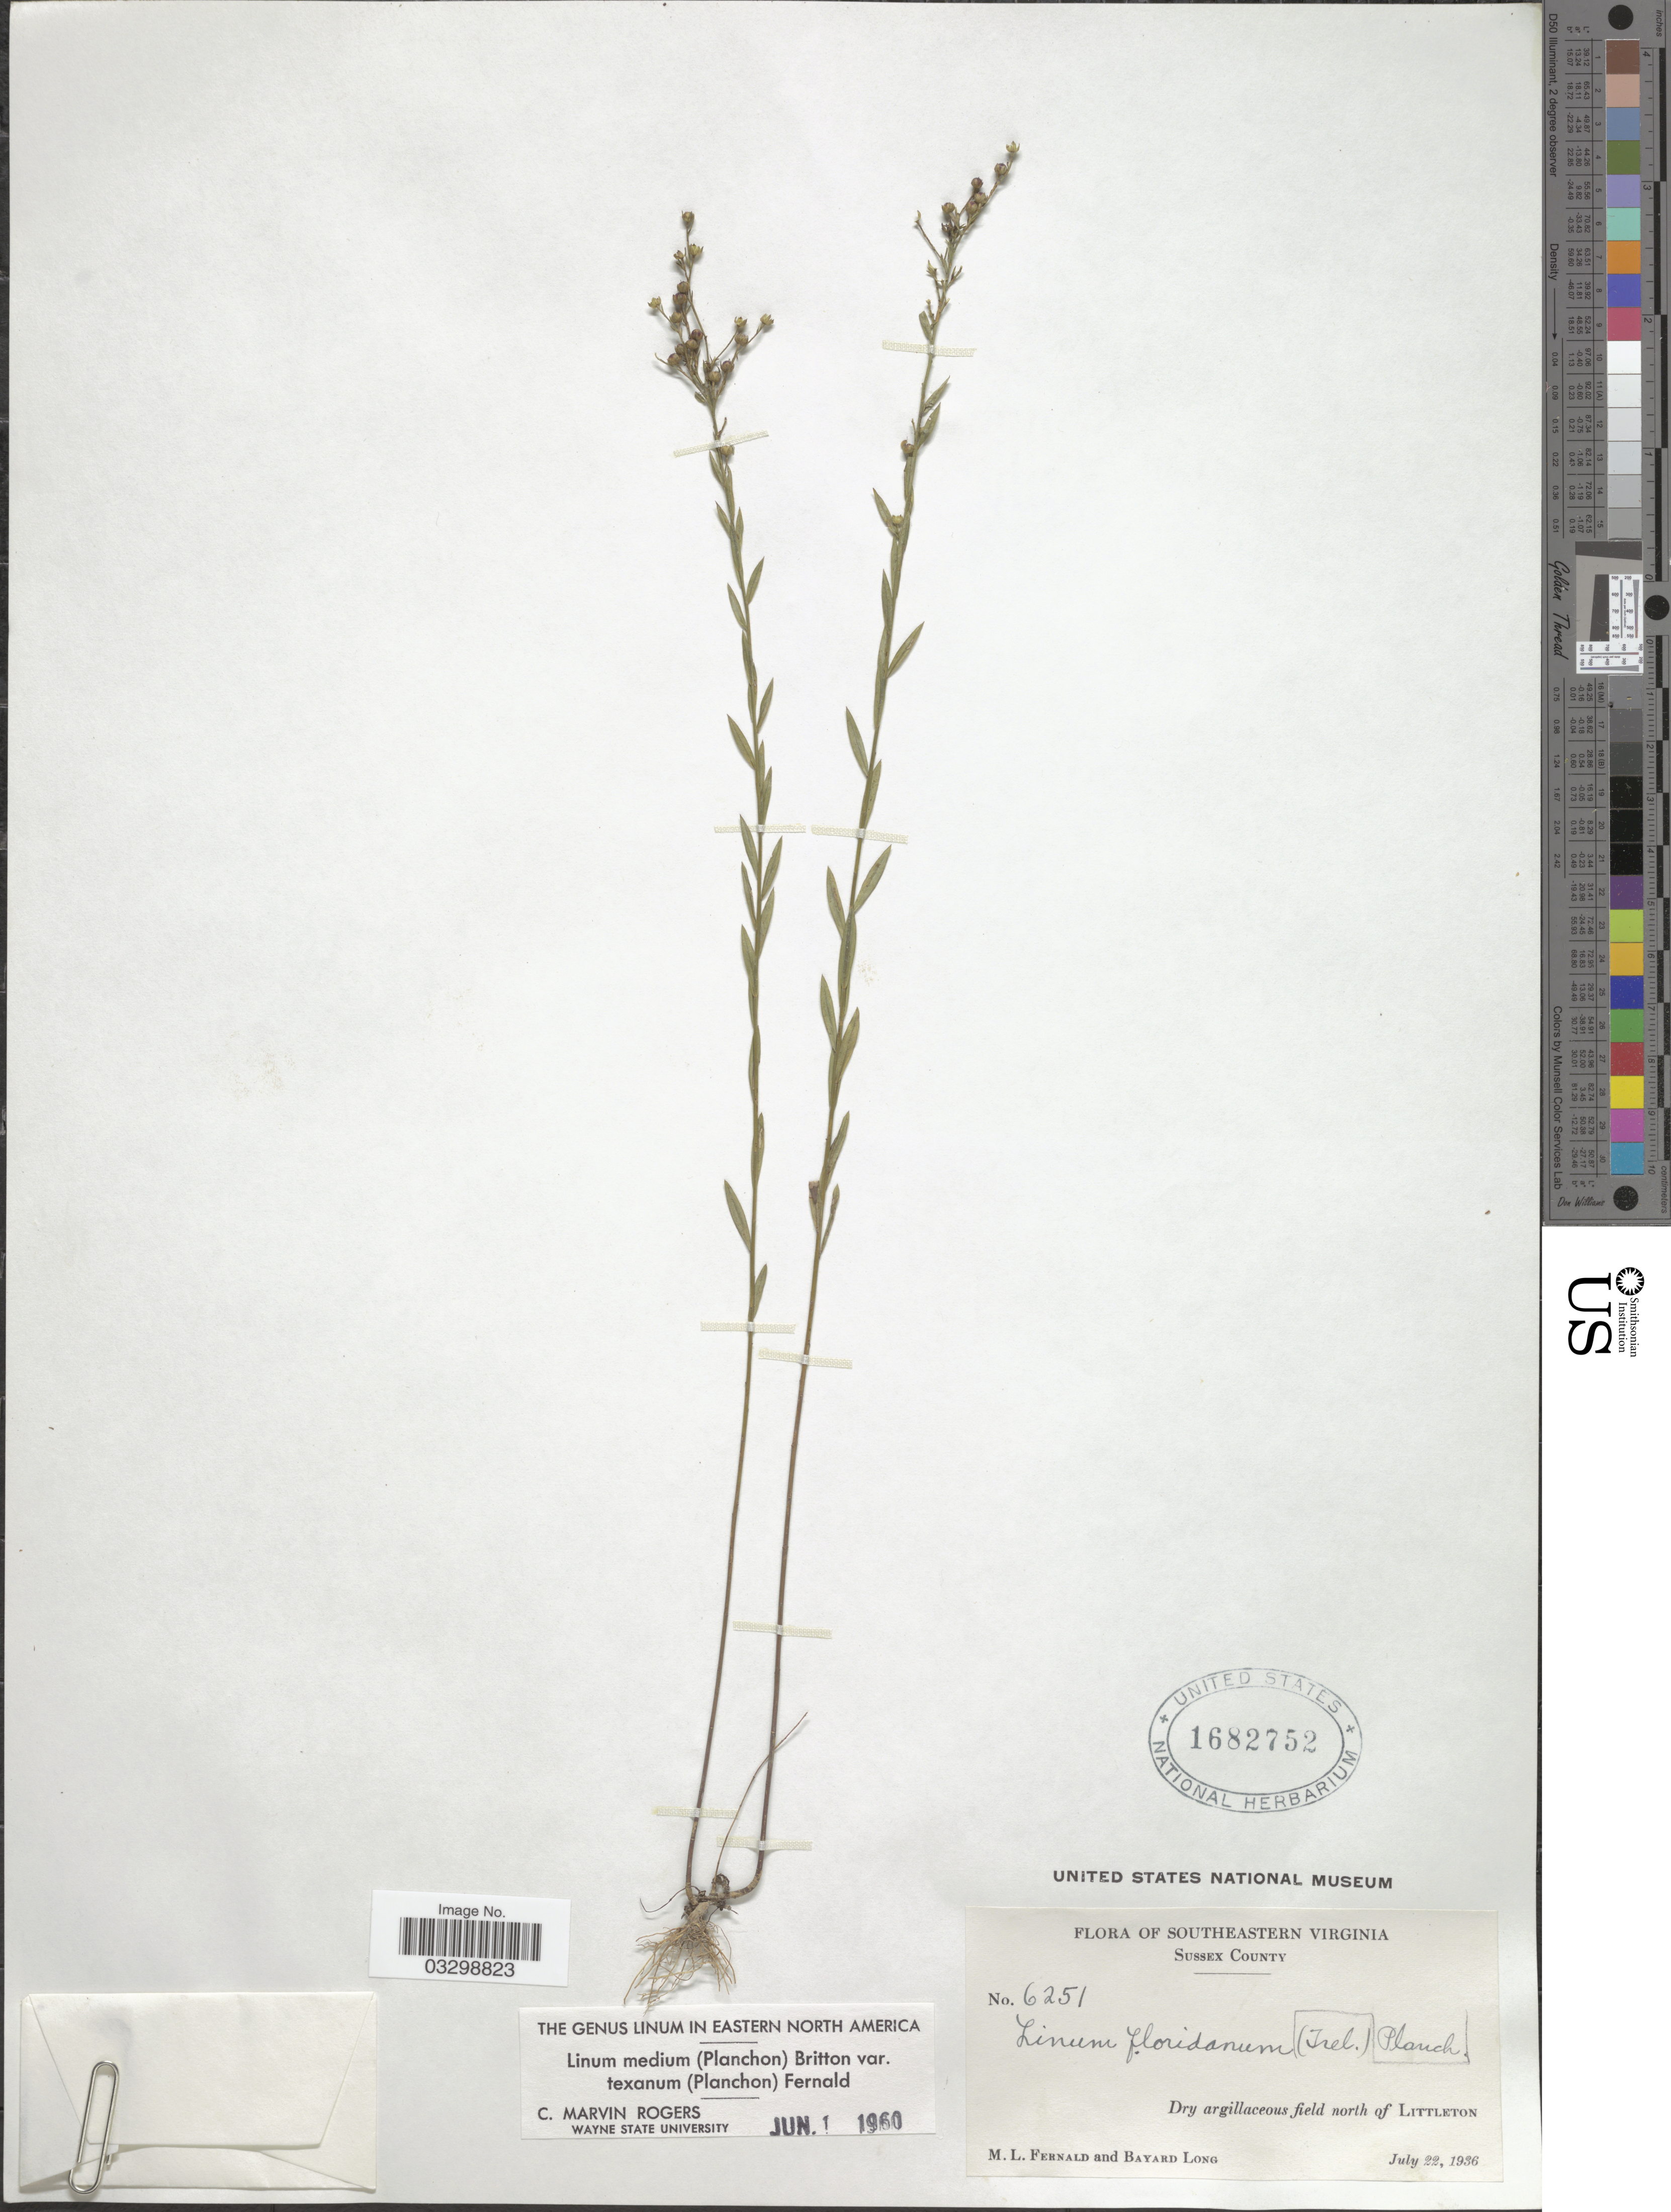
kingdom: Plantae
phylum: Tracheophyta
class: Magnoliopsida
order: Malpighiales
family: Linaceae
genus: Linum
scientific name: Linum medium var. texanum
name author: (Planch.) Fernald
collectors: M. L. Fernald & B. Long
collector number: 6251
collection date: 1936-07-22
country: United States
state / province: Virginia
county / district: Sussex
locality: Southeastern Virginia, Sussex County, Dry argillaceous field north of Littleton.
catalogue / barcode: US 1682752